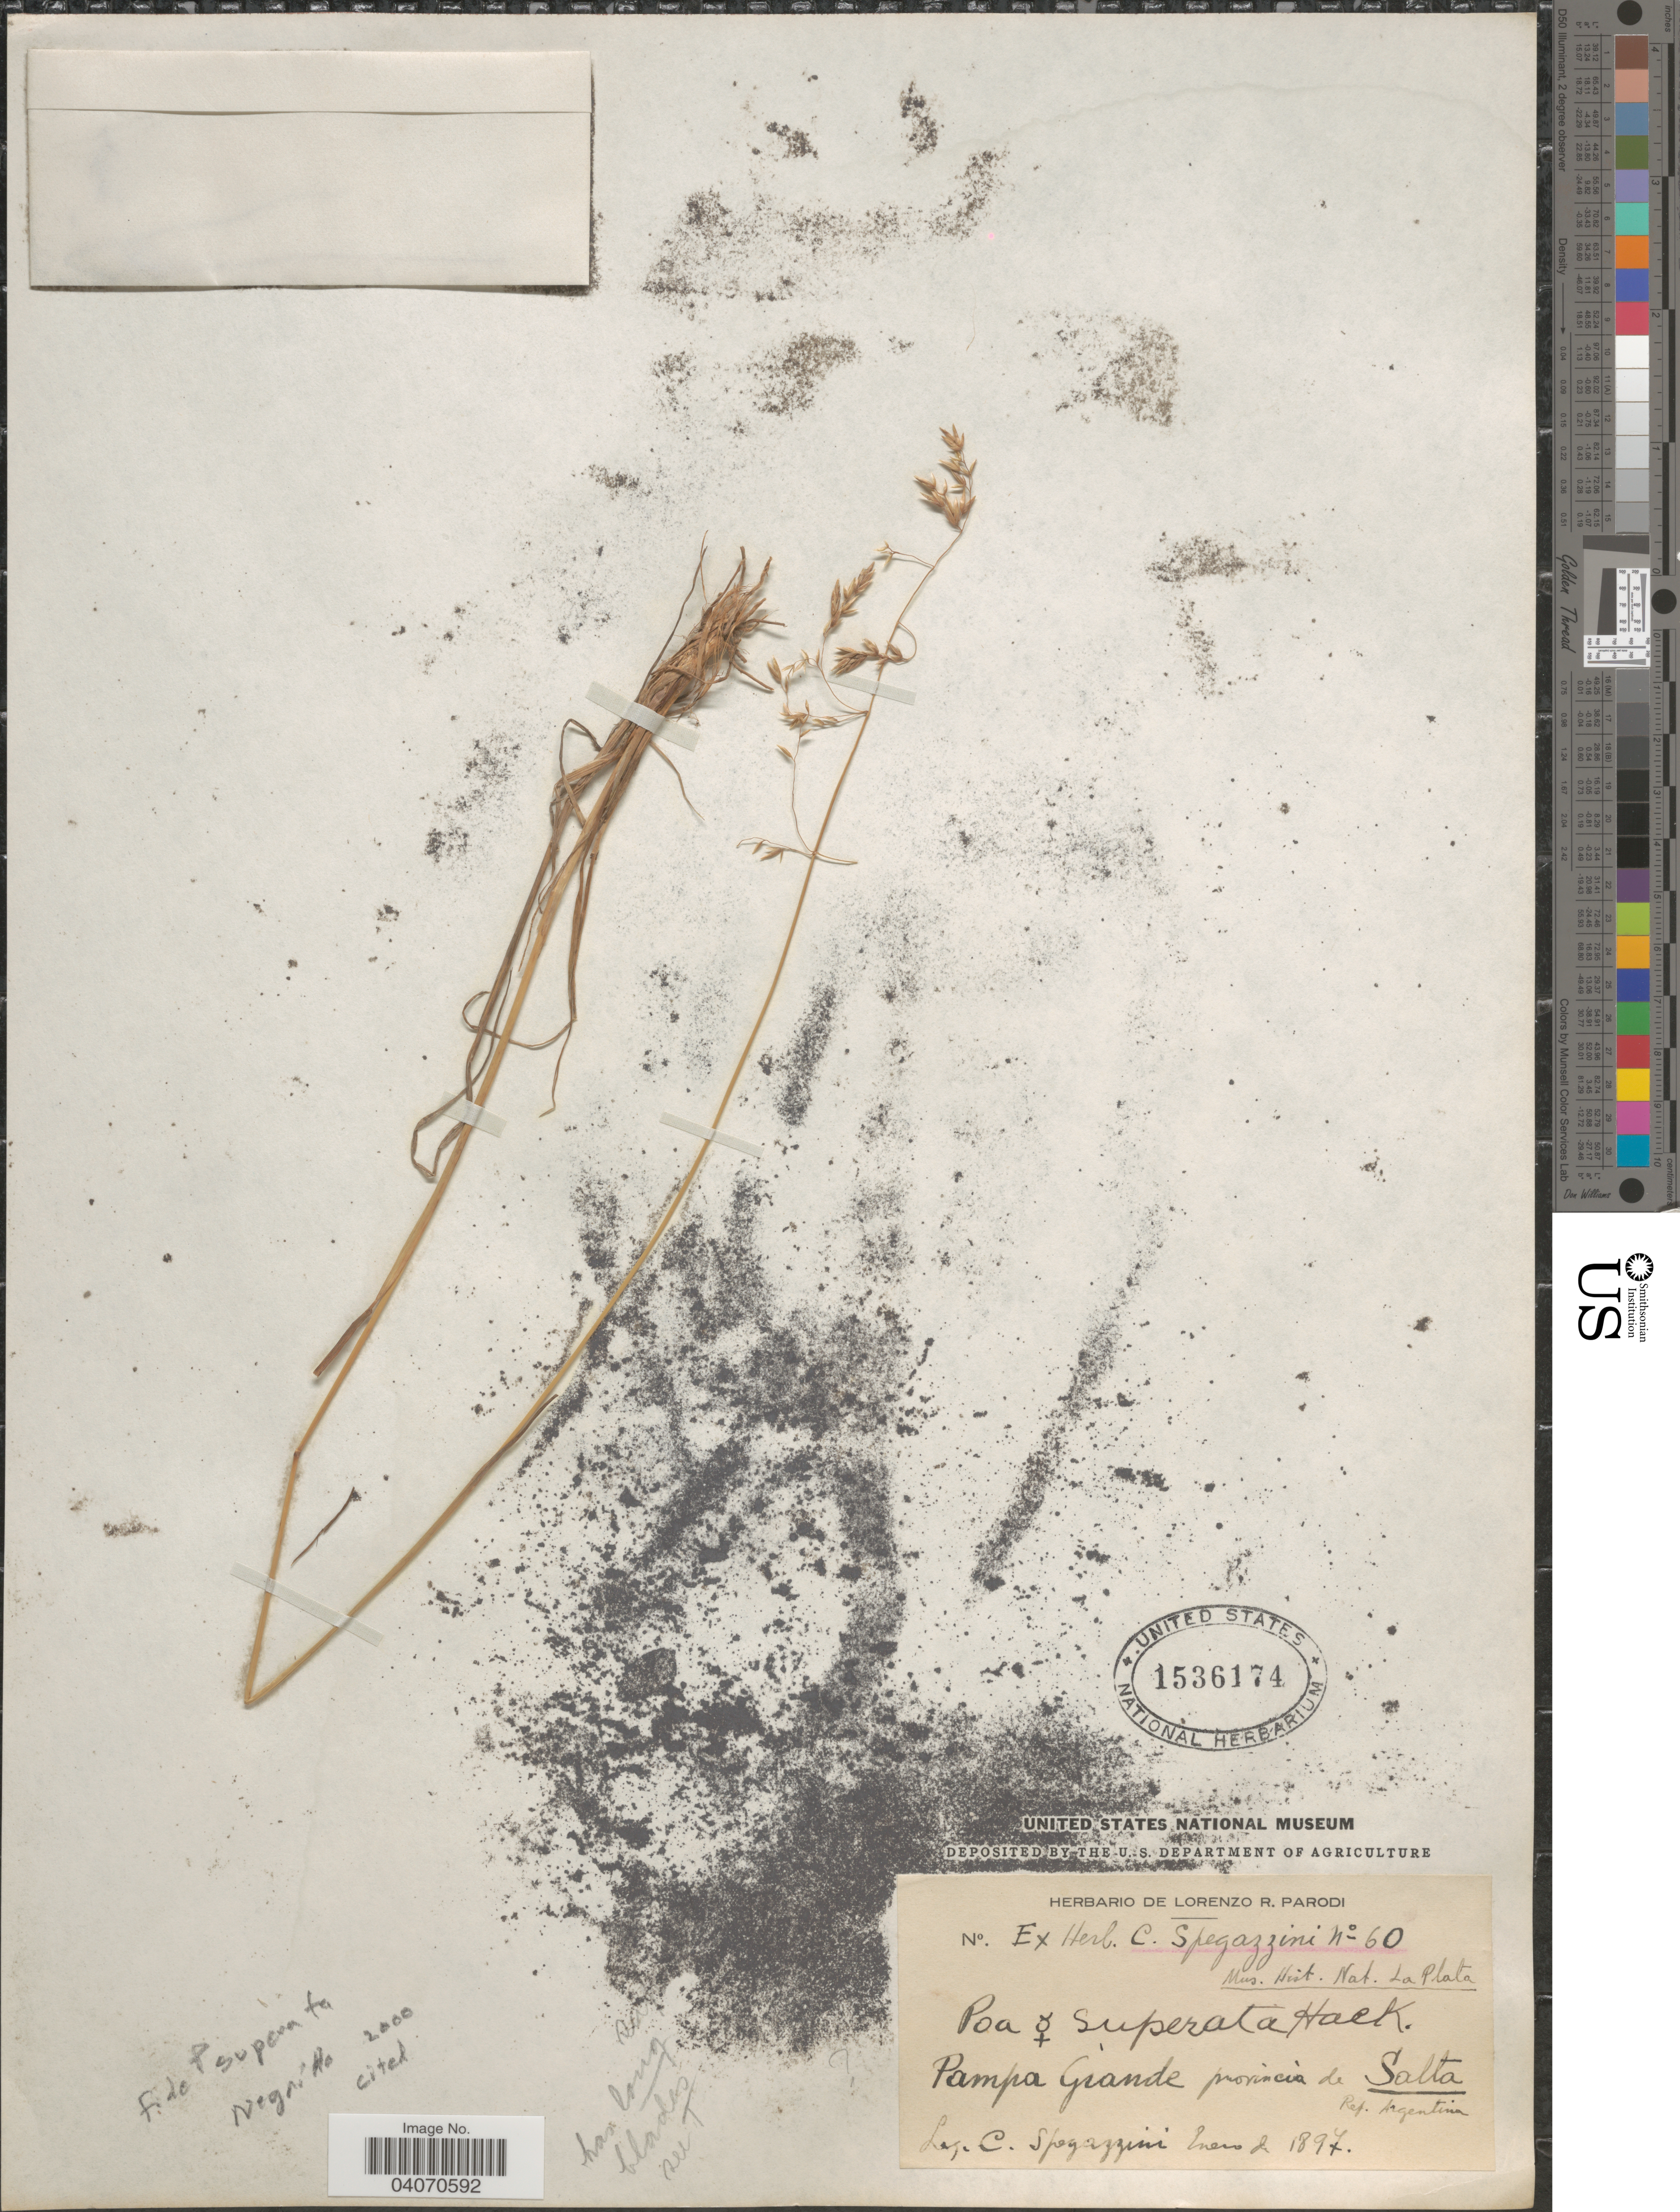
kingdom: Plantae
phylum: Tracheophyta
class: Liliopsida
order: Poales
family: Poaceae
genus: Poa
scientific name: Poa grisebachii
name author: R.E. Fr.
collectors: C. L. Spegazzini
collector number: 60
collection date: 1897-01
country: Argentina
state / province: Salta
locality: Pampa Grande provincia de Salta.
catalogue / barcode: US 1536174